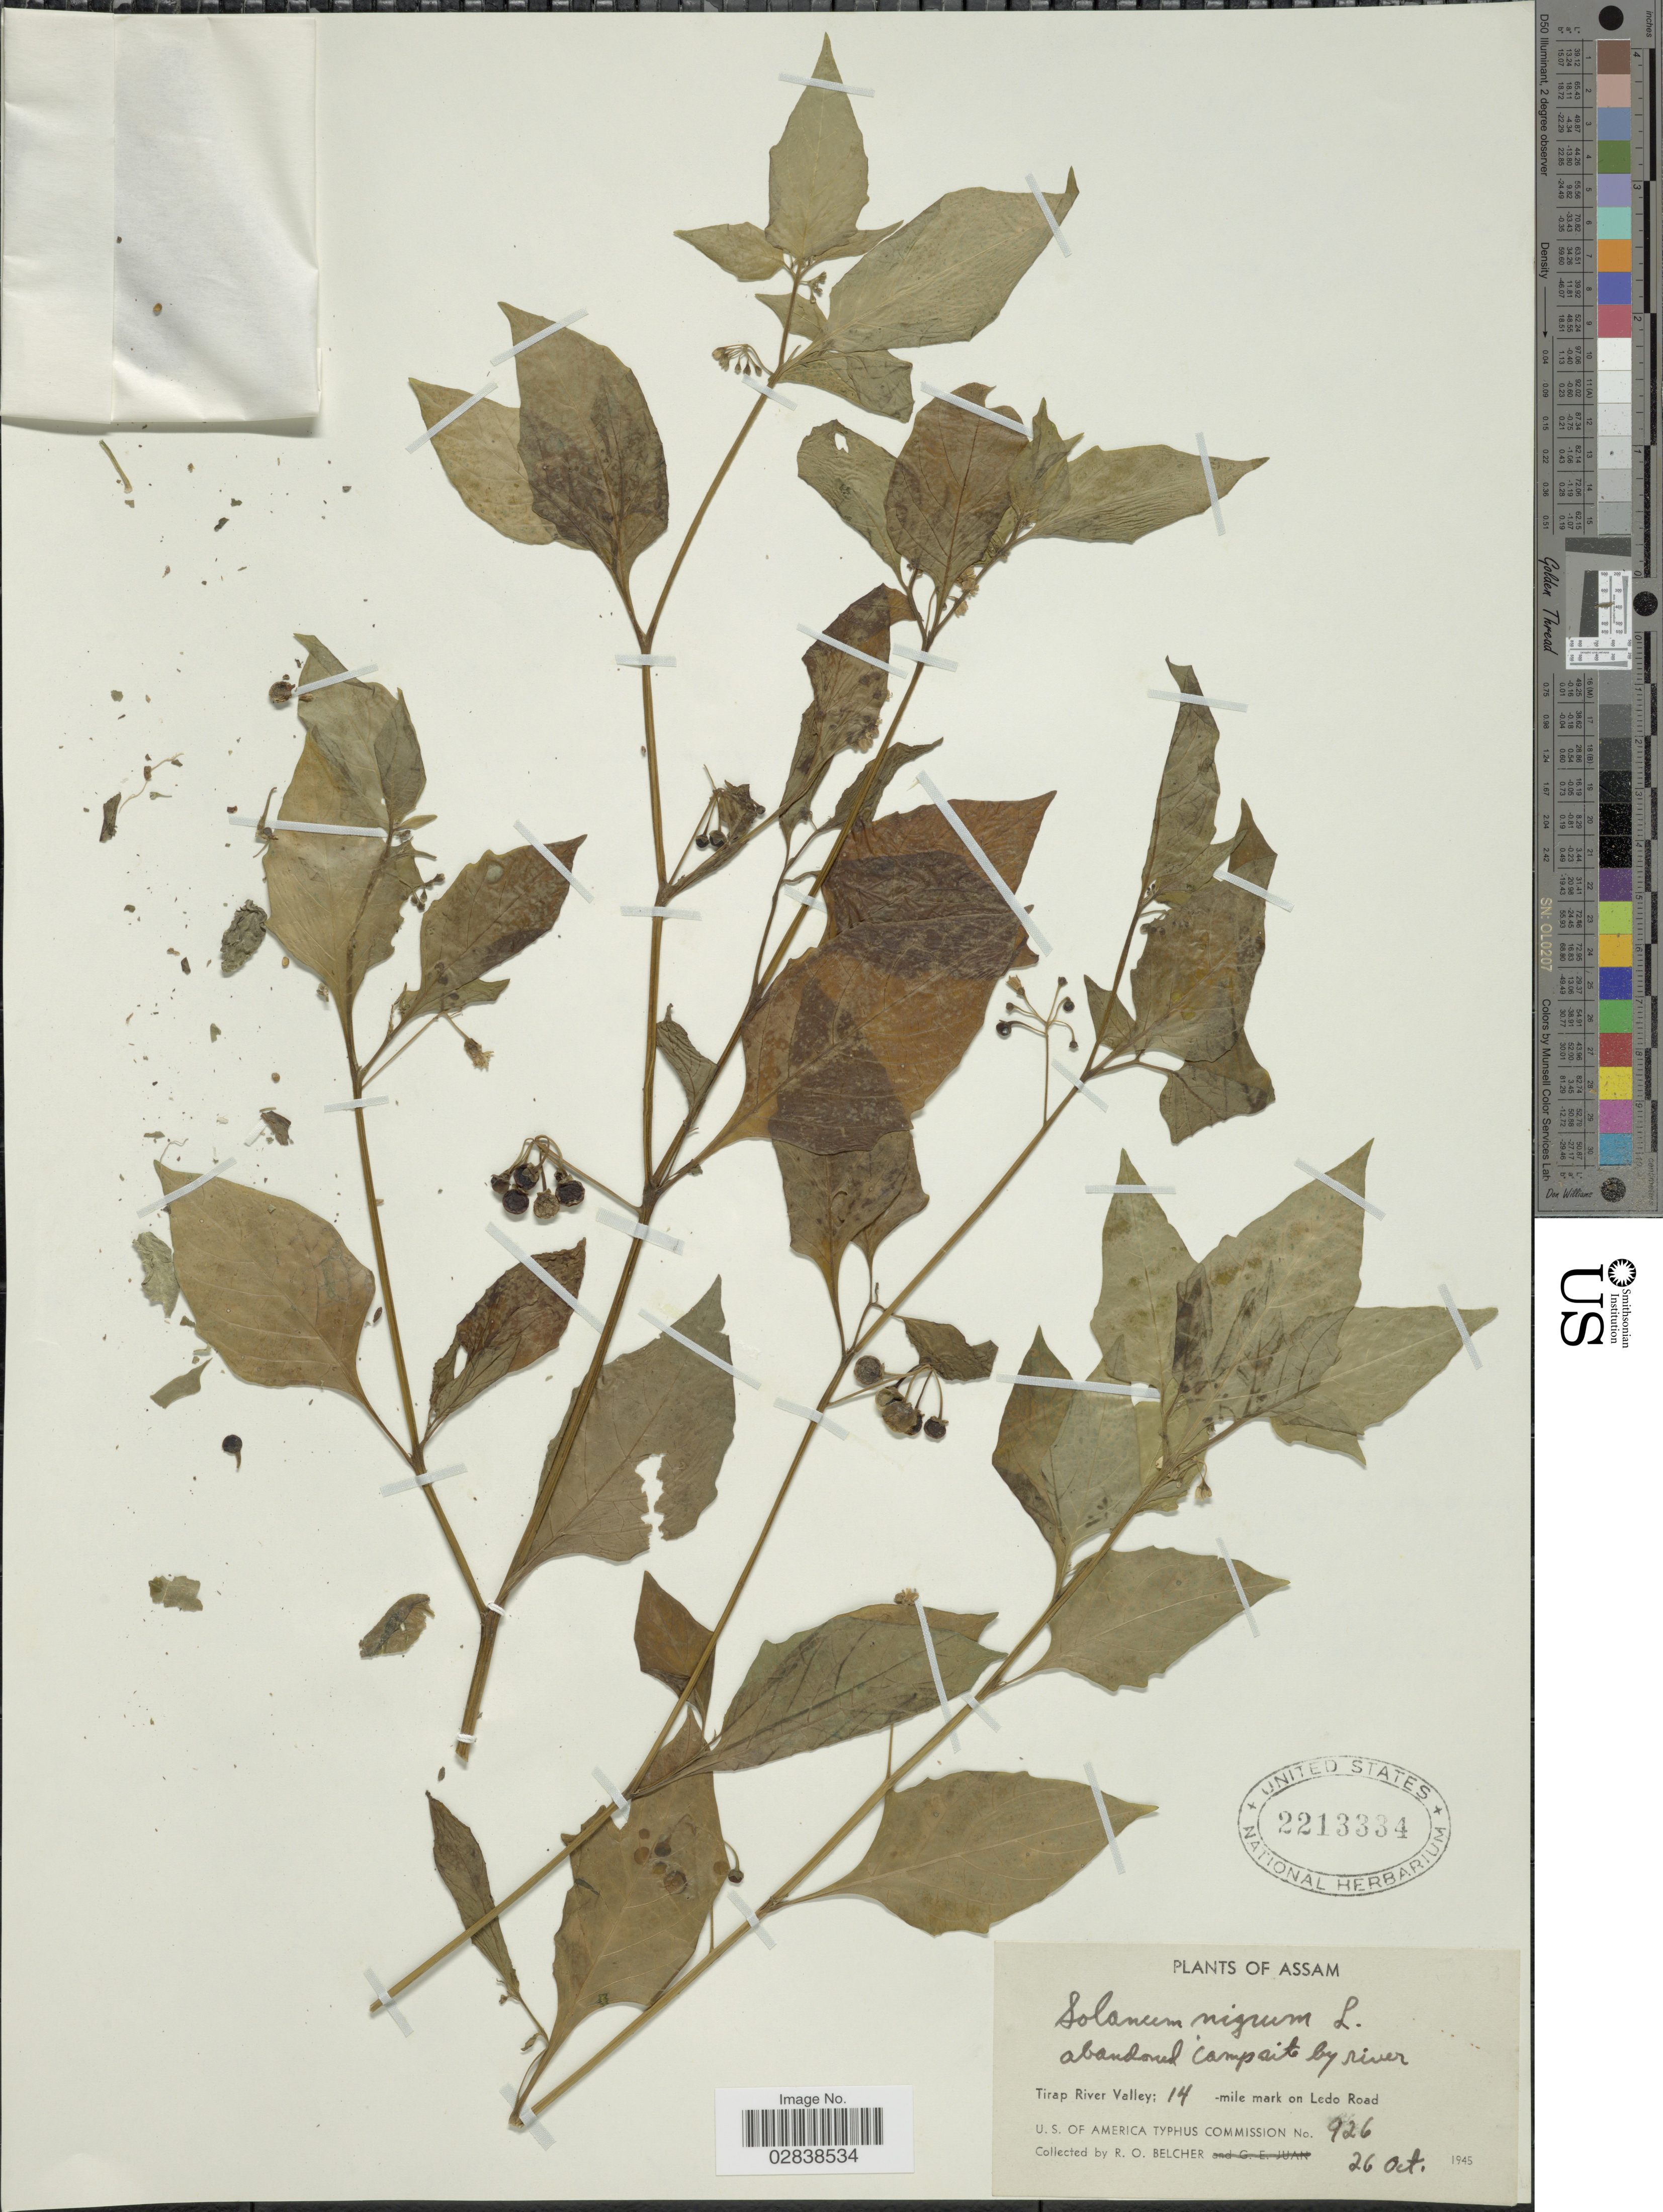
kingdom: Plantae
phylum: Tracheophyta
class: Magnoliopsida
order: Solanales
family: Solanaceae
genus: Solanum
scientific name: Solanum nigrum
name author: L.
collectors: R. Belcher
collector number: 926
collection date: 1945-10-26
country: India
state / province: Assam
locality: Tirap River Valley; 14 -mile mark on Ledo Road.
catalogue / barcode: US 2213334